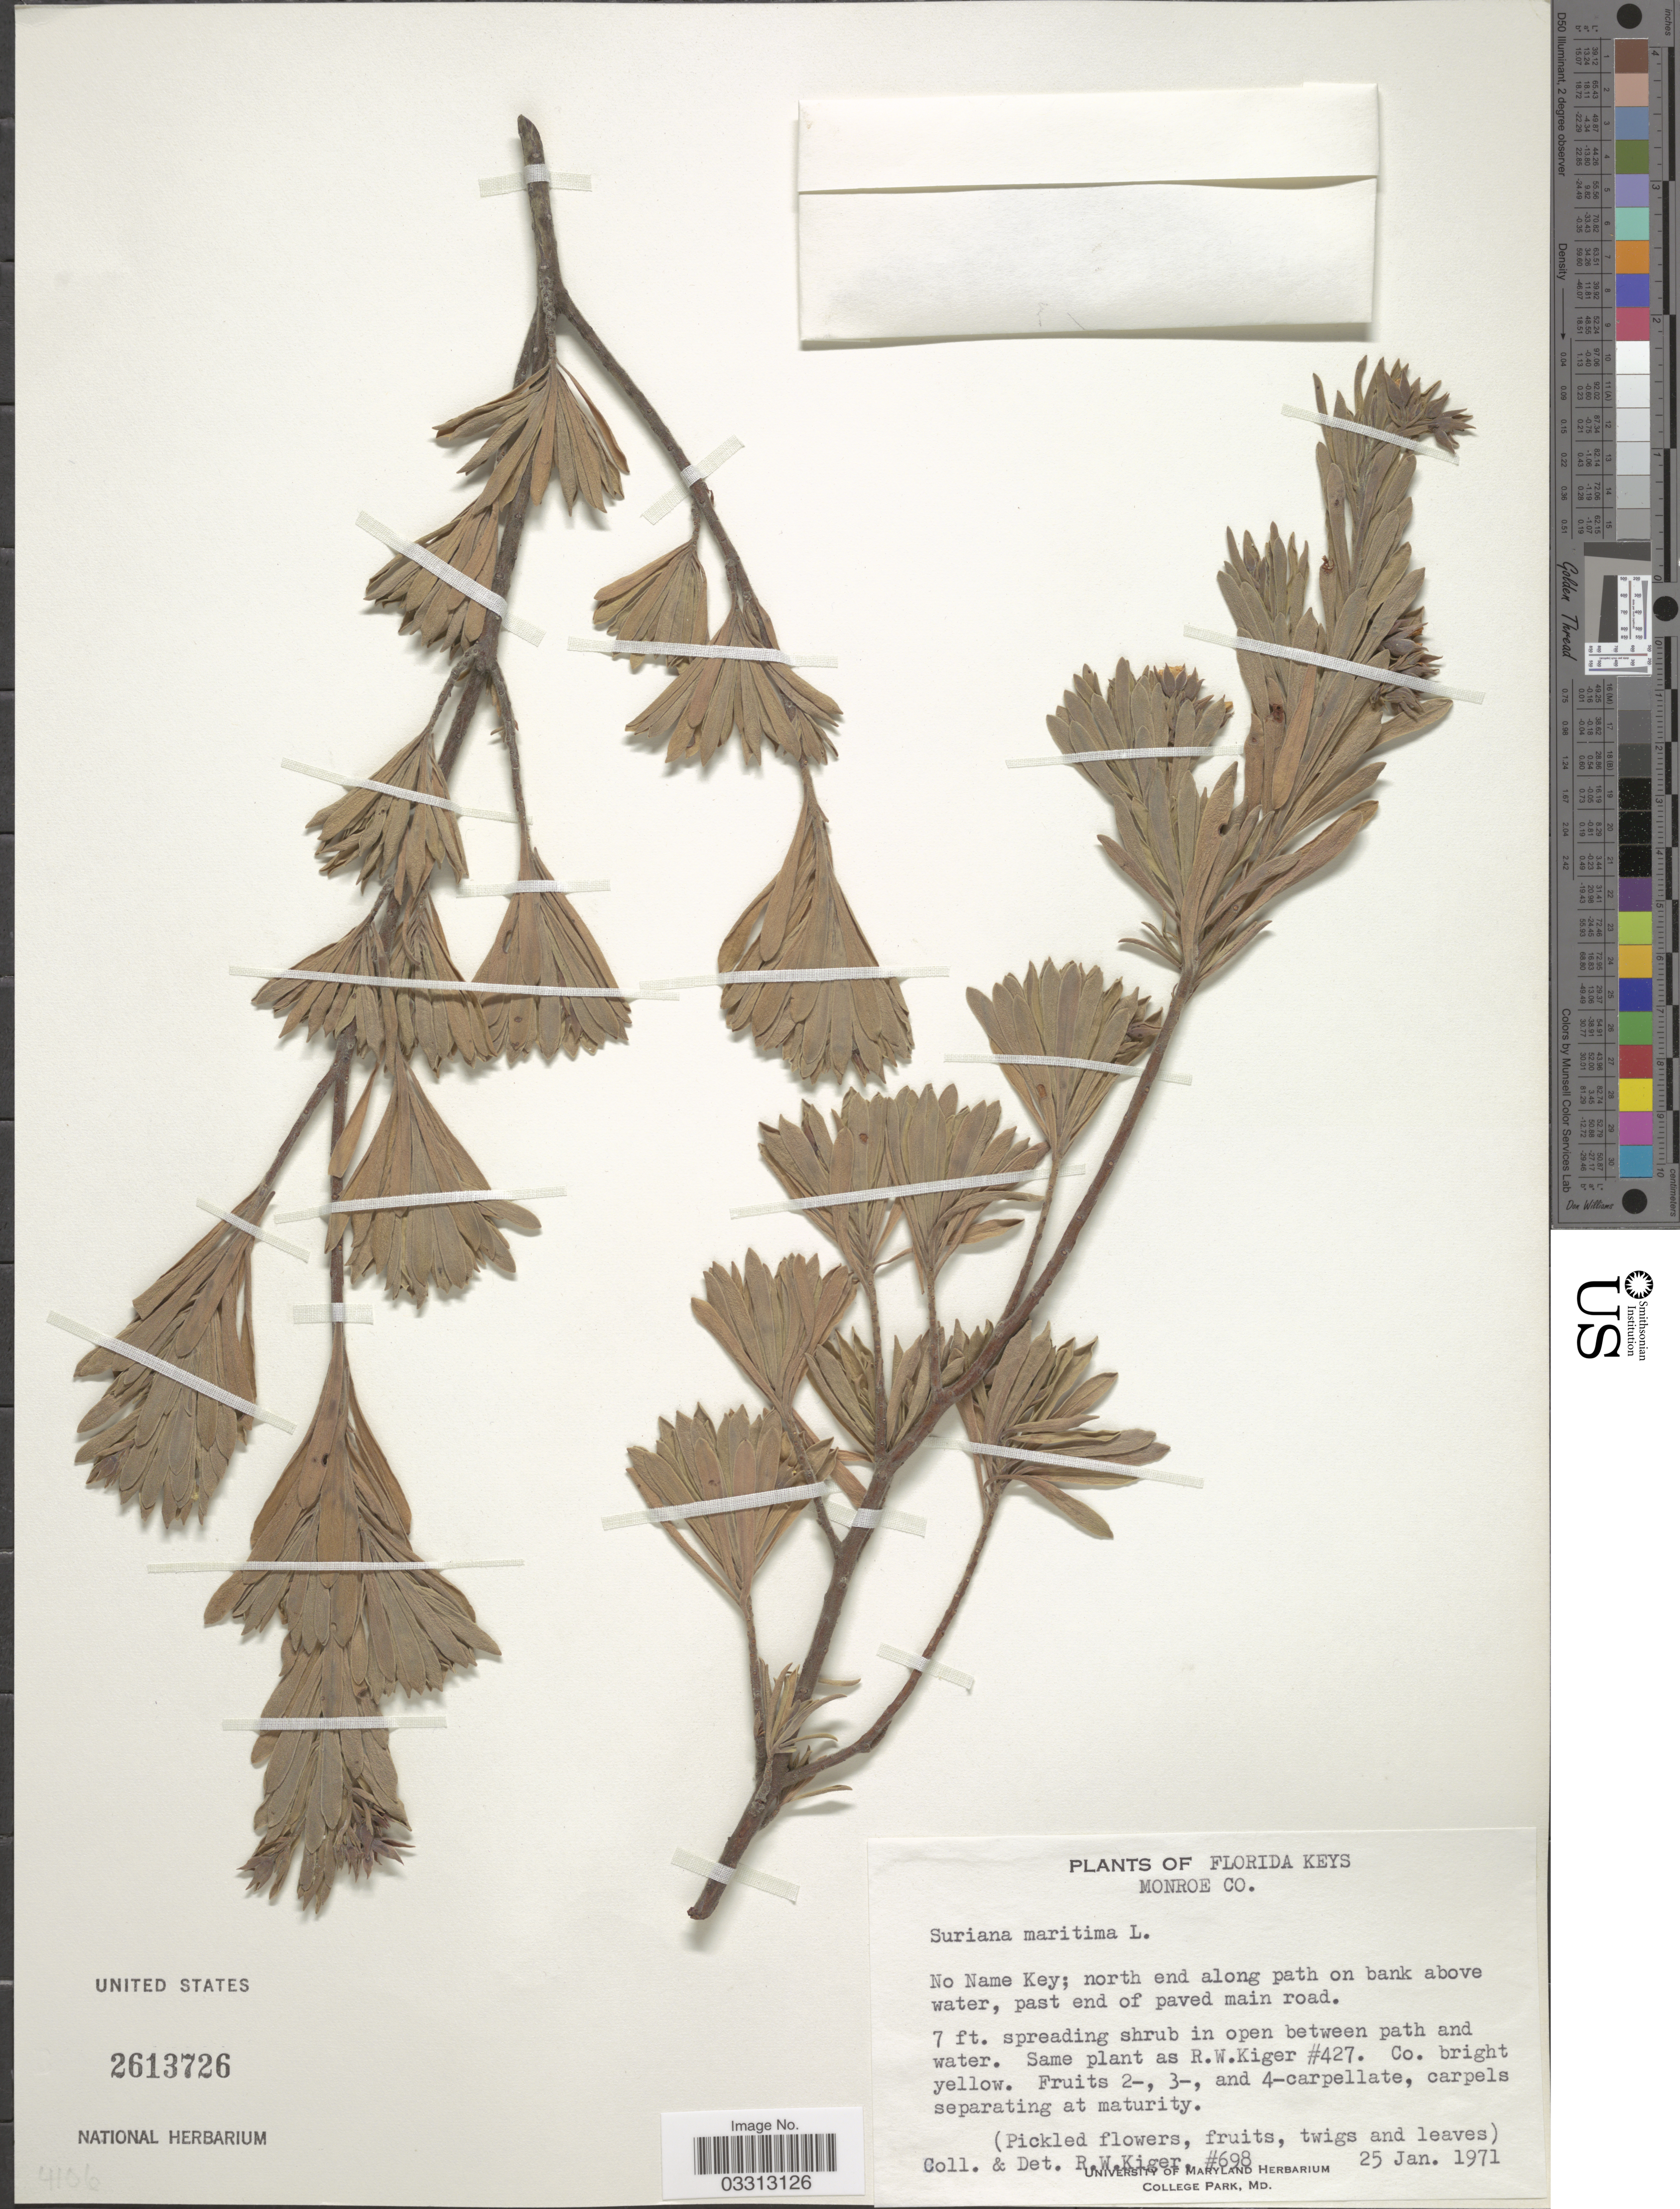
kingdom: Plantae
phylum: Tracheophyta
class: Magnoliopsida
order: Fabales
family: Surianaceae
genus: Suriana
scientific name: Suriana maritima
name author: L.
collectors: R. Kiger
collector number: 698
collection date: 1971-01-25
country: United States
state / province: Florida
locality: Florida Keys. Monroe Co. No Name Key; north end along path on bank above water, past end of paved main road.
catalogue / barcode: US 2613726